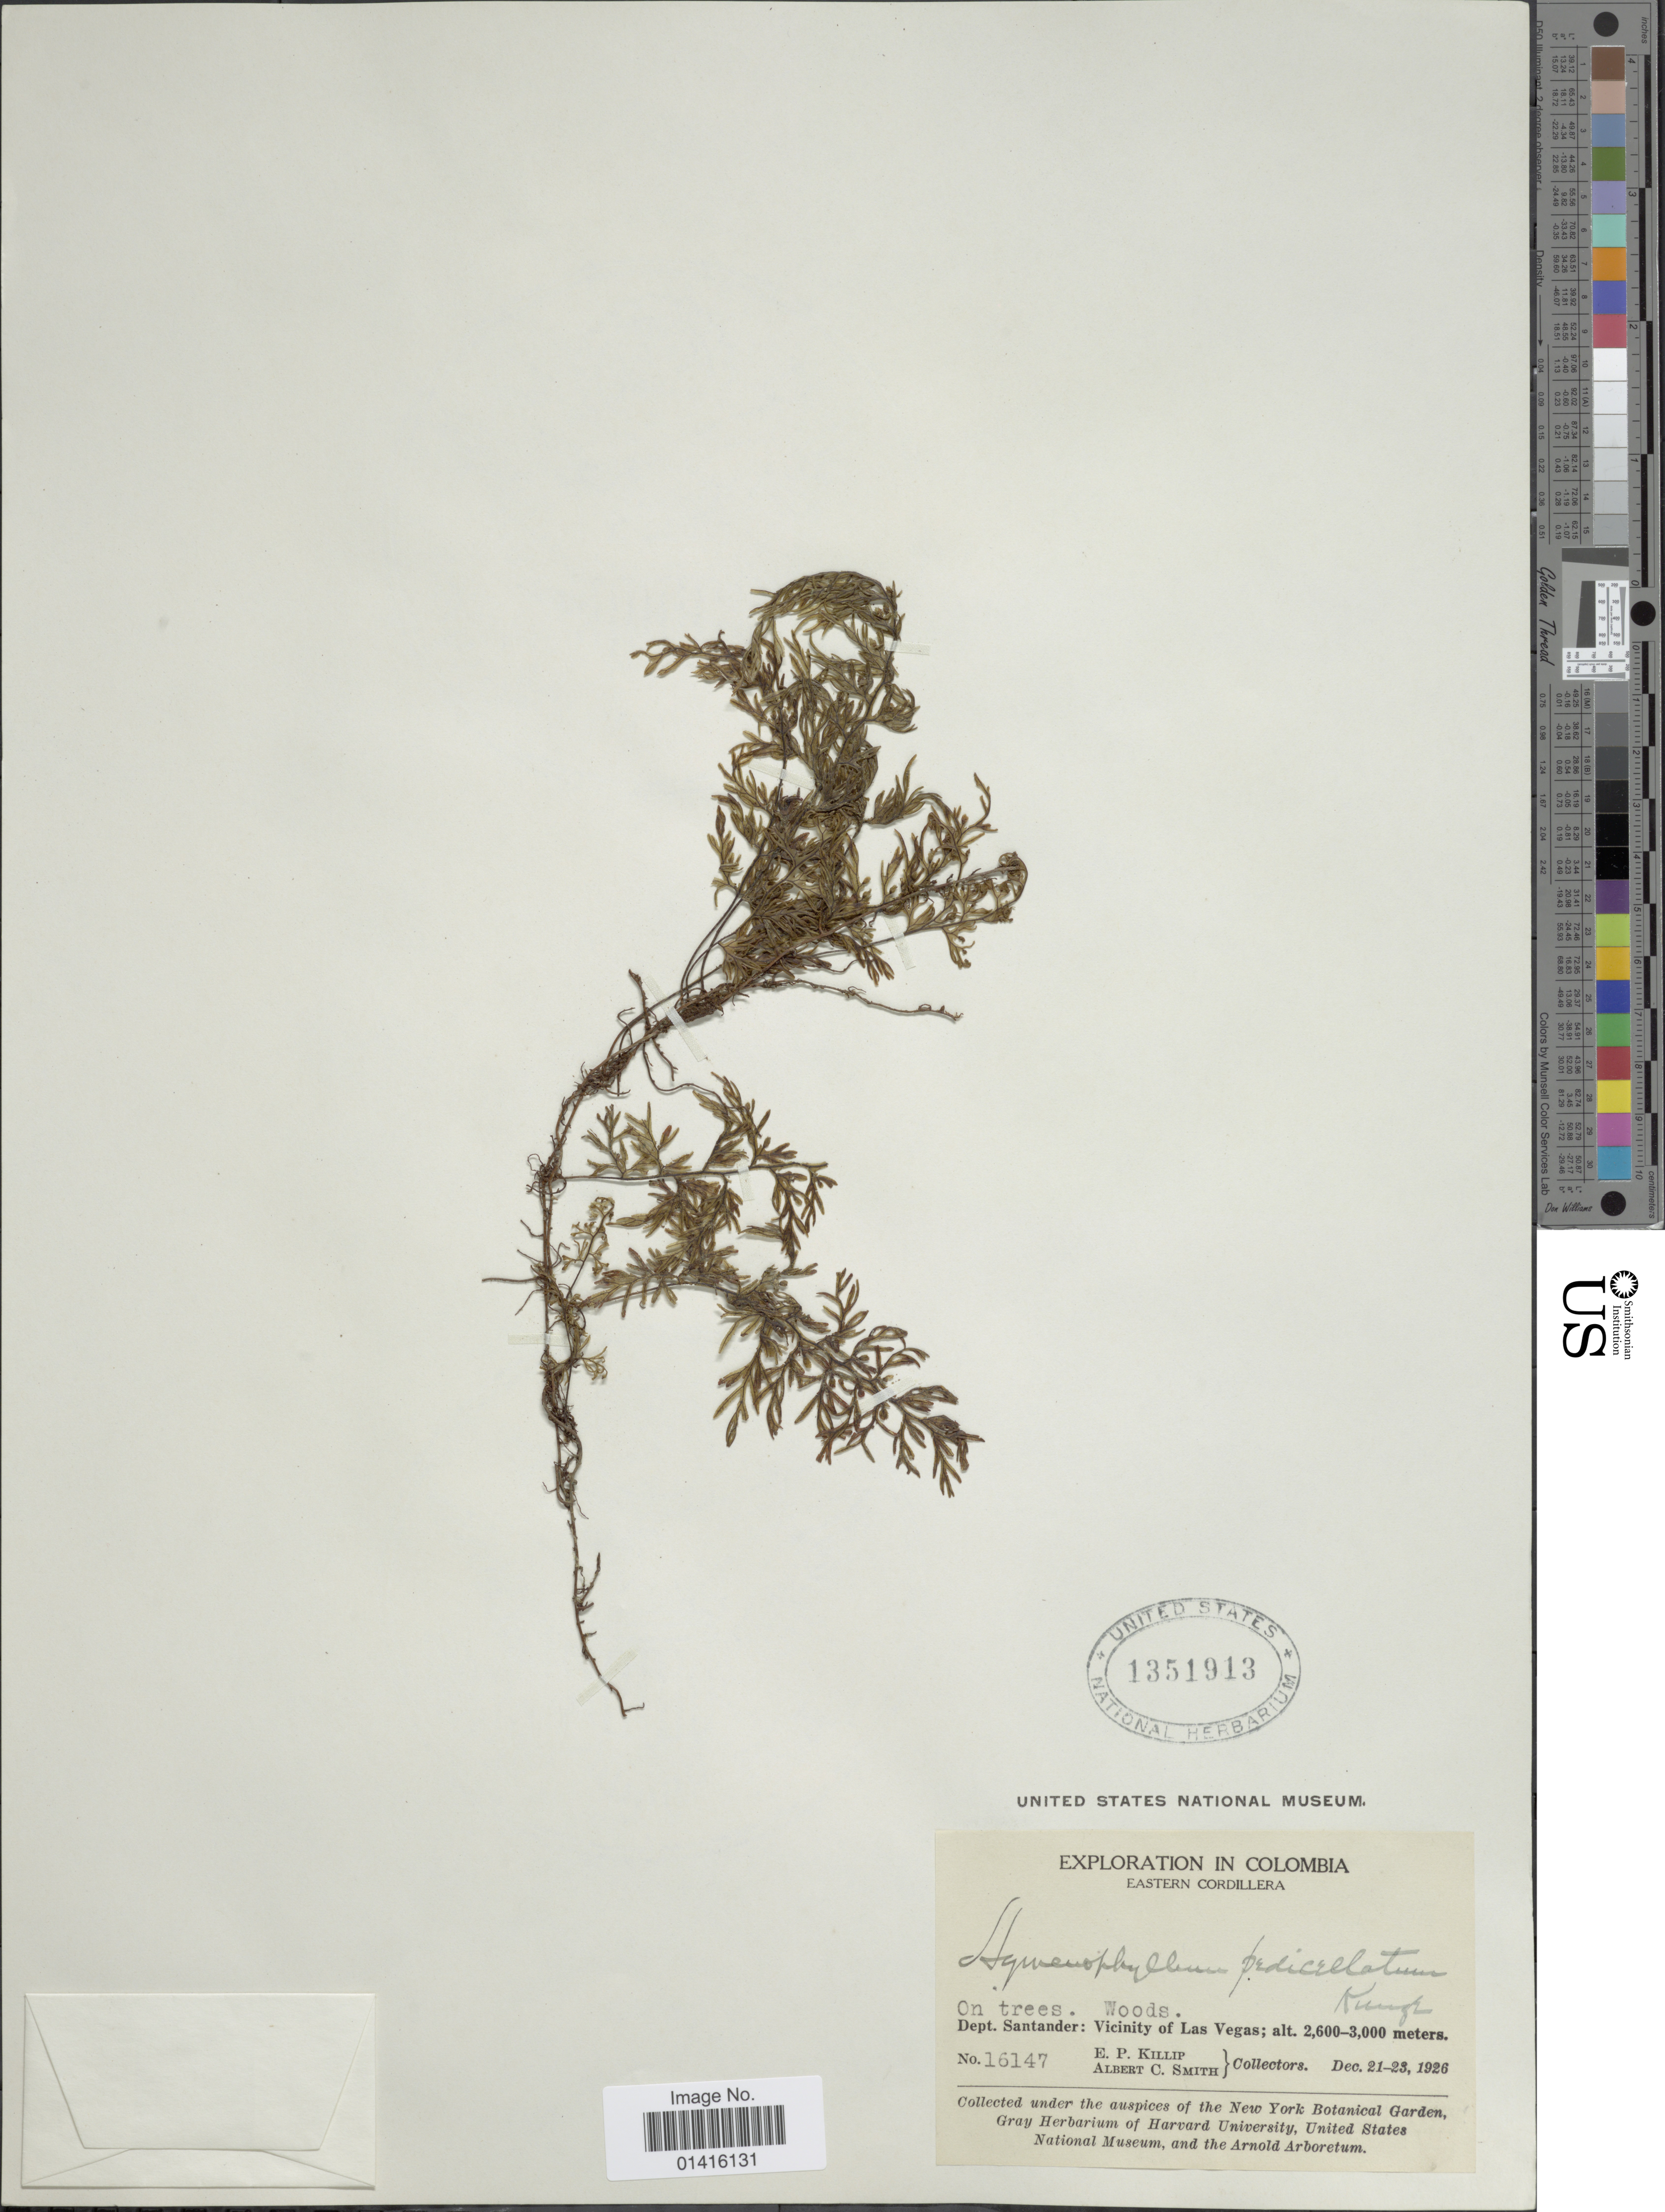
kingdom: Plantae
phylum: Tracheophyta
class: Polypodiopsida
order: Hymenophyllales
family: Hymenophyllaceae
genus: Hymenophyllum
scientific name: Hymenophyllum fucoides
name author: (Sw.) Sw.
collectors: E. P. Killip & A. C. Smith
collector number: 16147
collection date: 1926-12-21/1926-12-23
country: Colombia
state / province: Santander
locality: Eastern Cordillera, Dept. Santander: vicinity of Las Vegas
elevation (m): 2600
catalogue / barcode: US 1351913